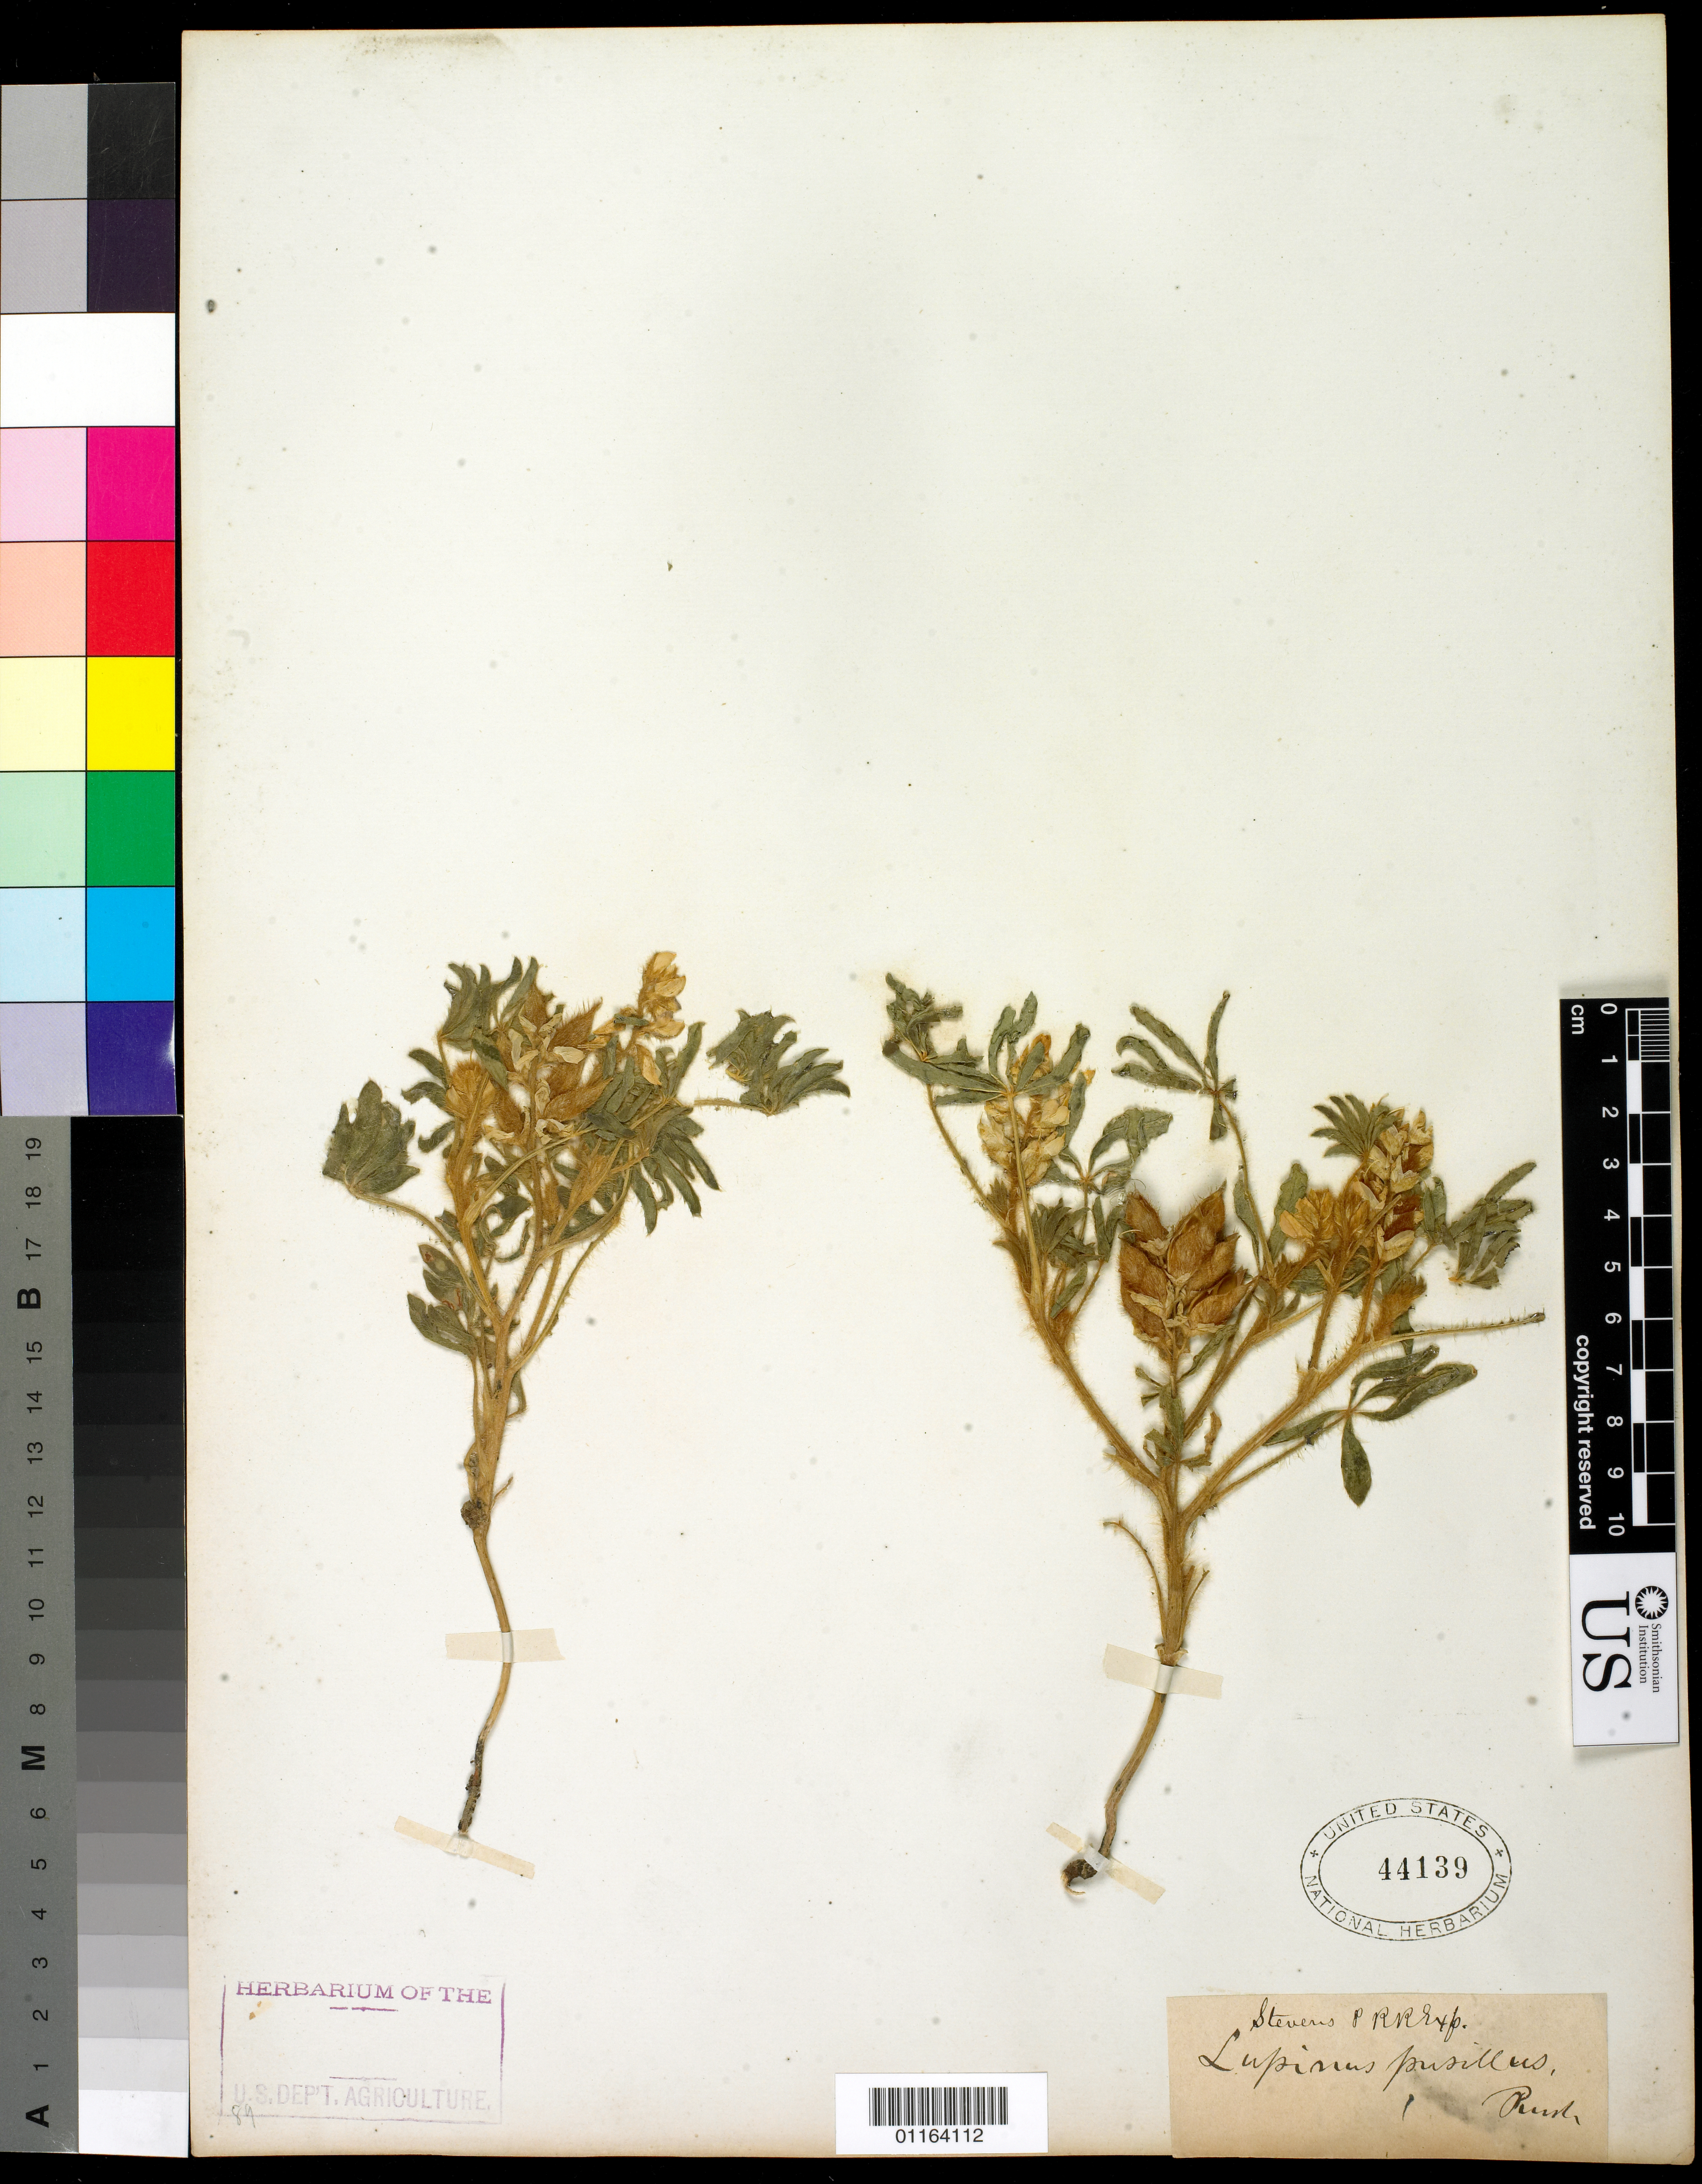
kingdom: Plantae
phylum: Tracheophyta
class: Magnoliopsida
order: Fabales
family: Fabaceae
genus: Lupinus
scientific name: Lupinus pusillus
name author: Pursh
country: Canada / United States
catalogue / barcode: US 44139